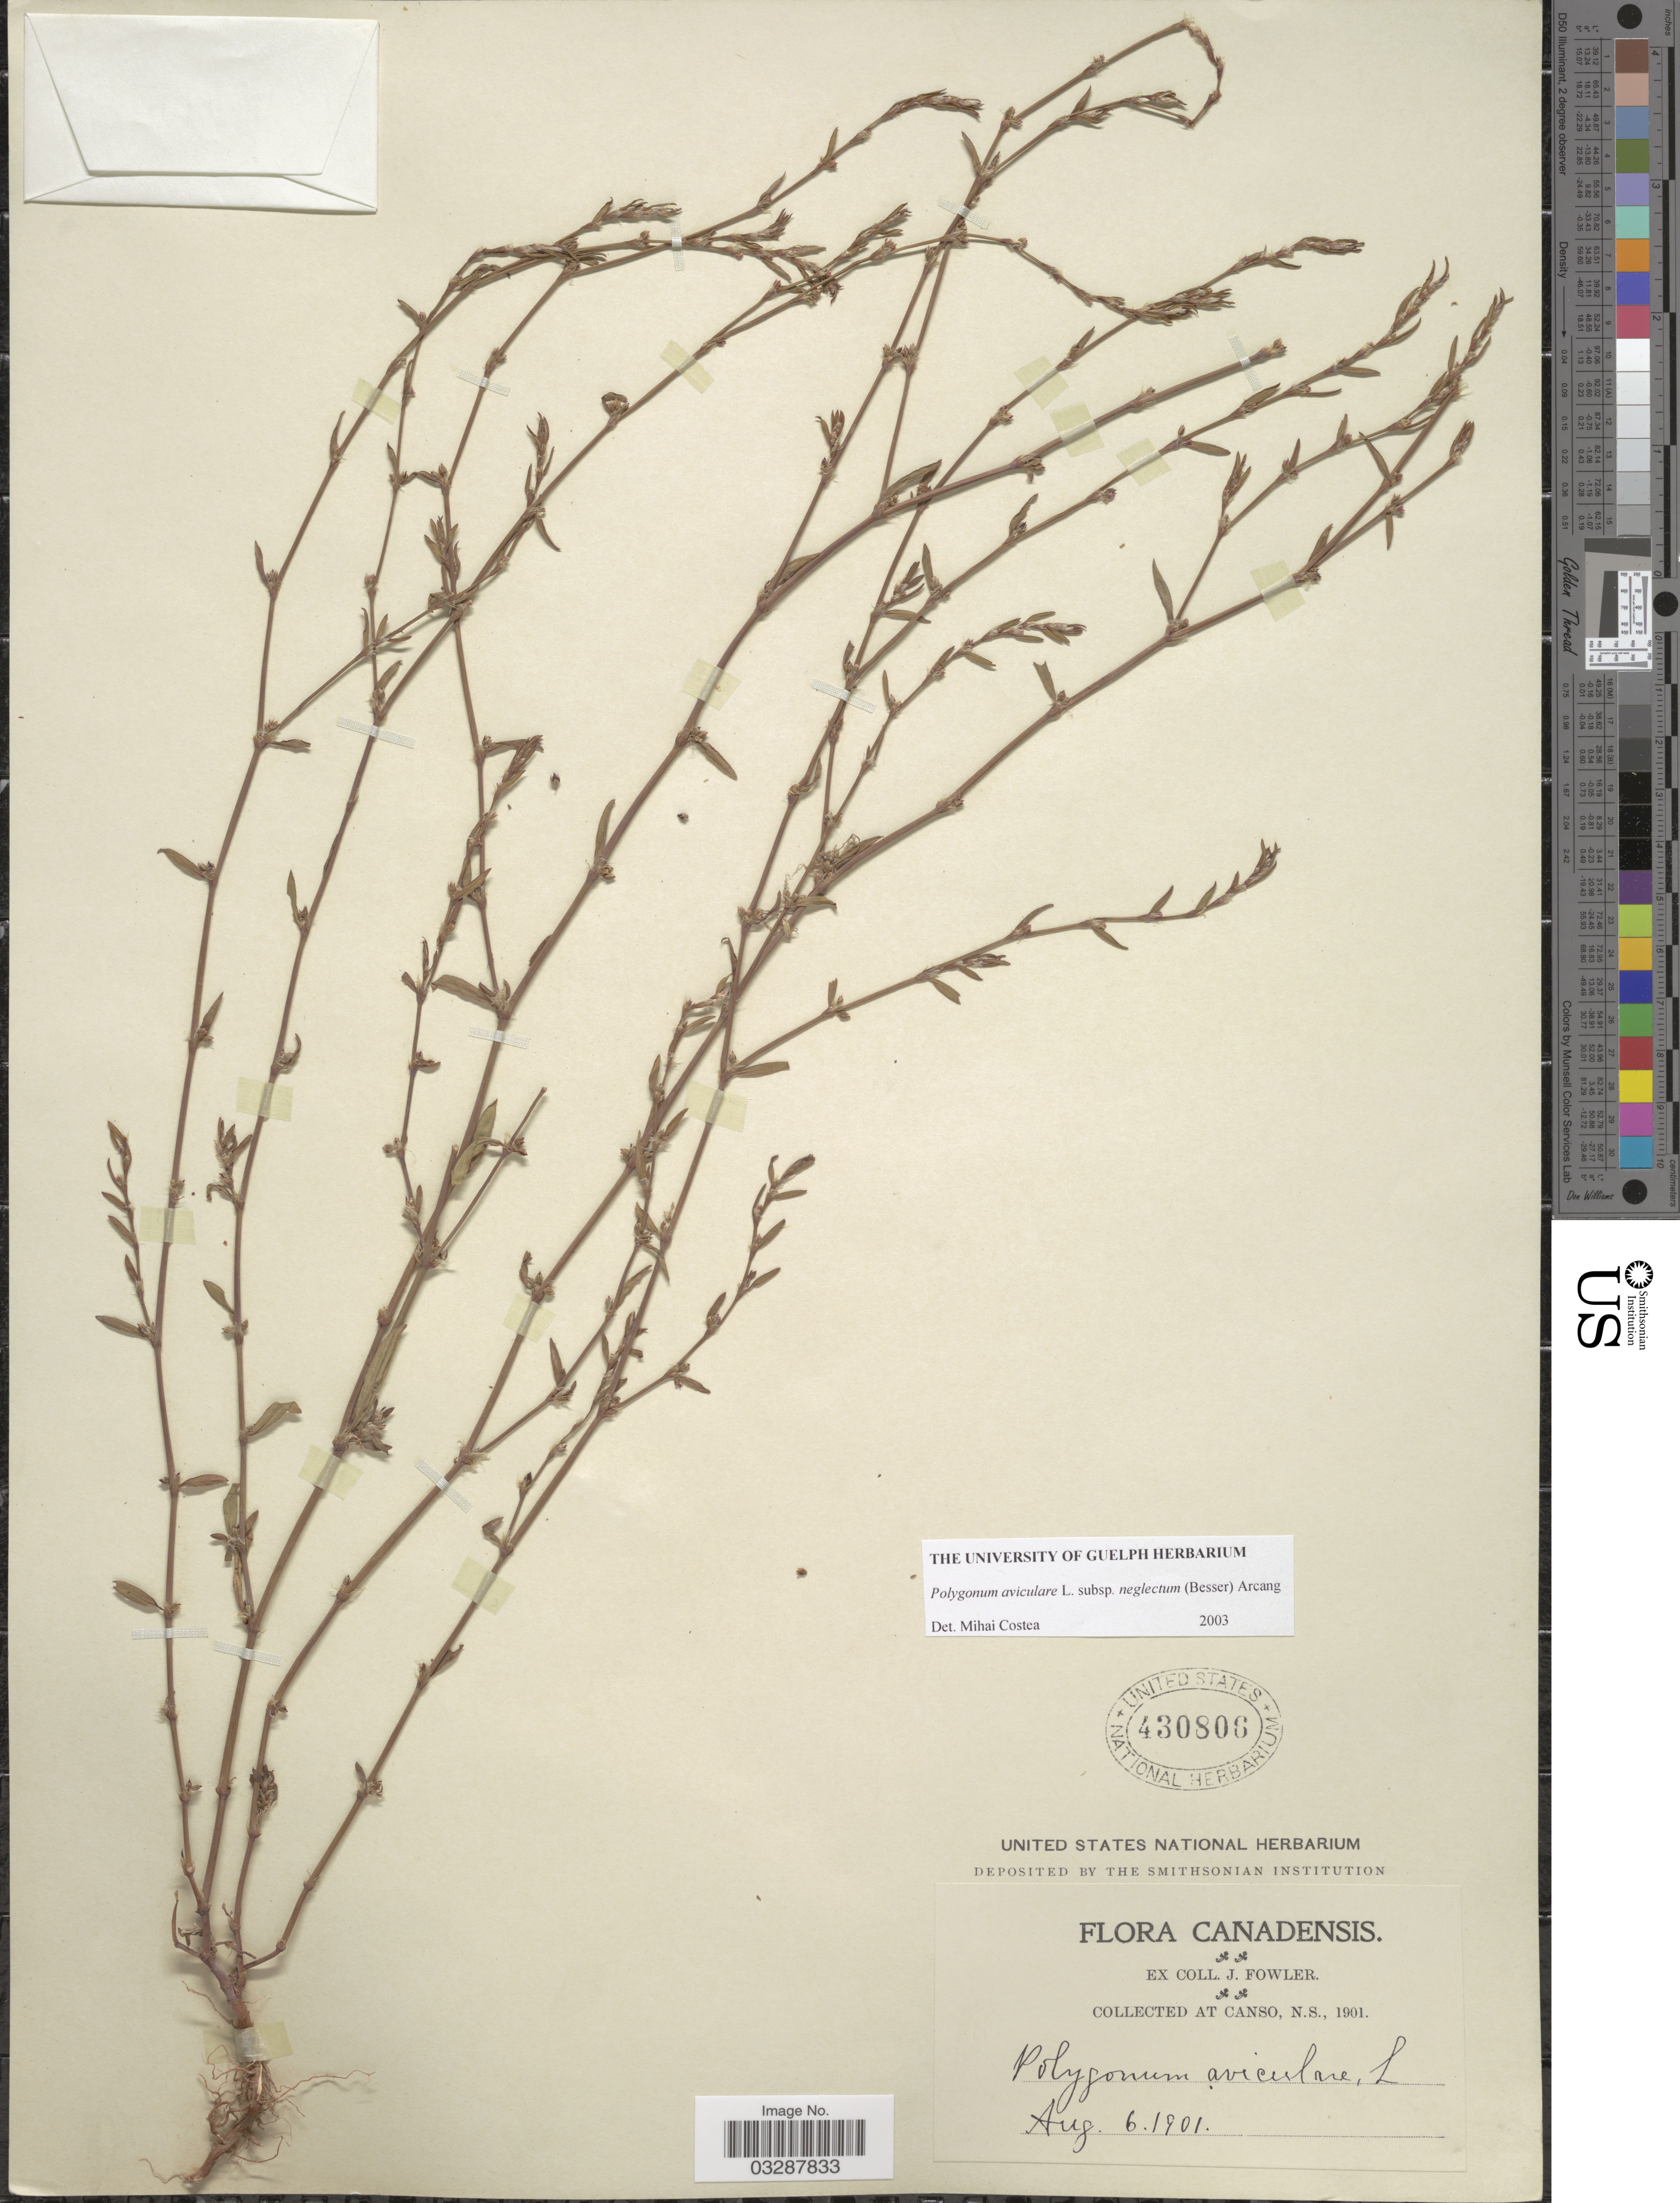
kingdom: Plantae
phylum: Tracheophyta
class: Magnoliopsida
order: Caryophyllales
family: Polygonaceae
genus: Polygonum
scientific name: Polygonum aviculare subsp. neglectum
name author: (Besser) Arcang.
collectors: J. Fowler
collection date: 1901-08-06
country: Canada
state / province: Nova Scotia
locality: Collected at Canso.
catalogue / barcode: US 430806